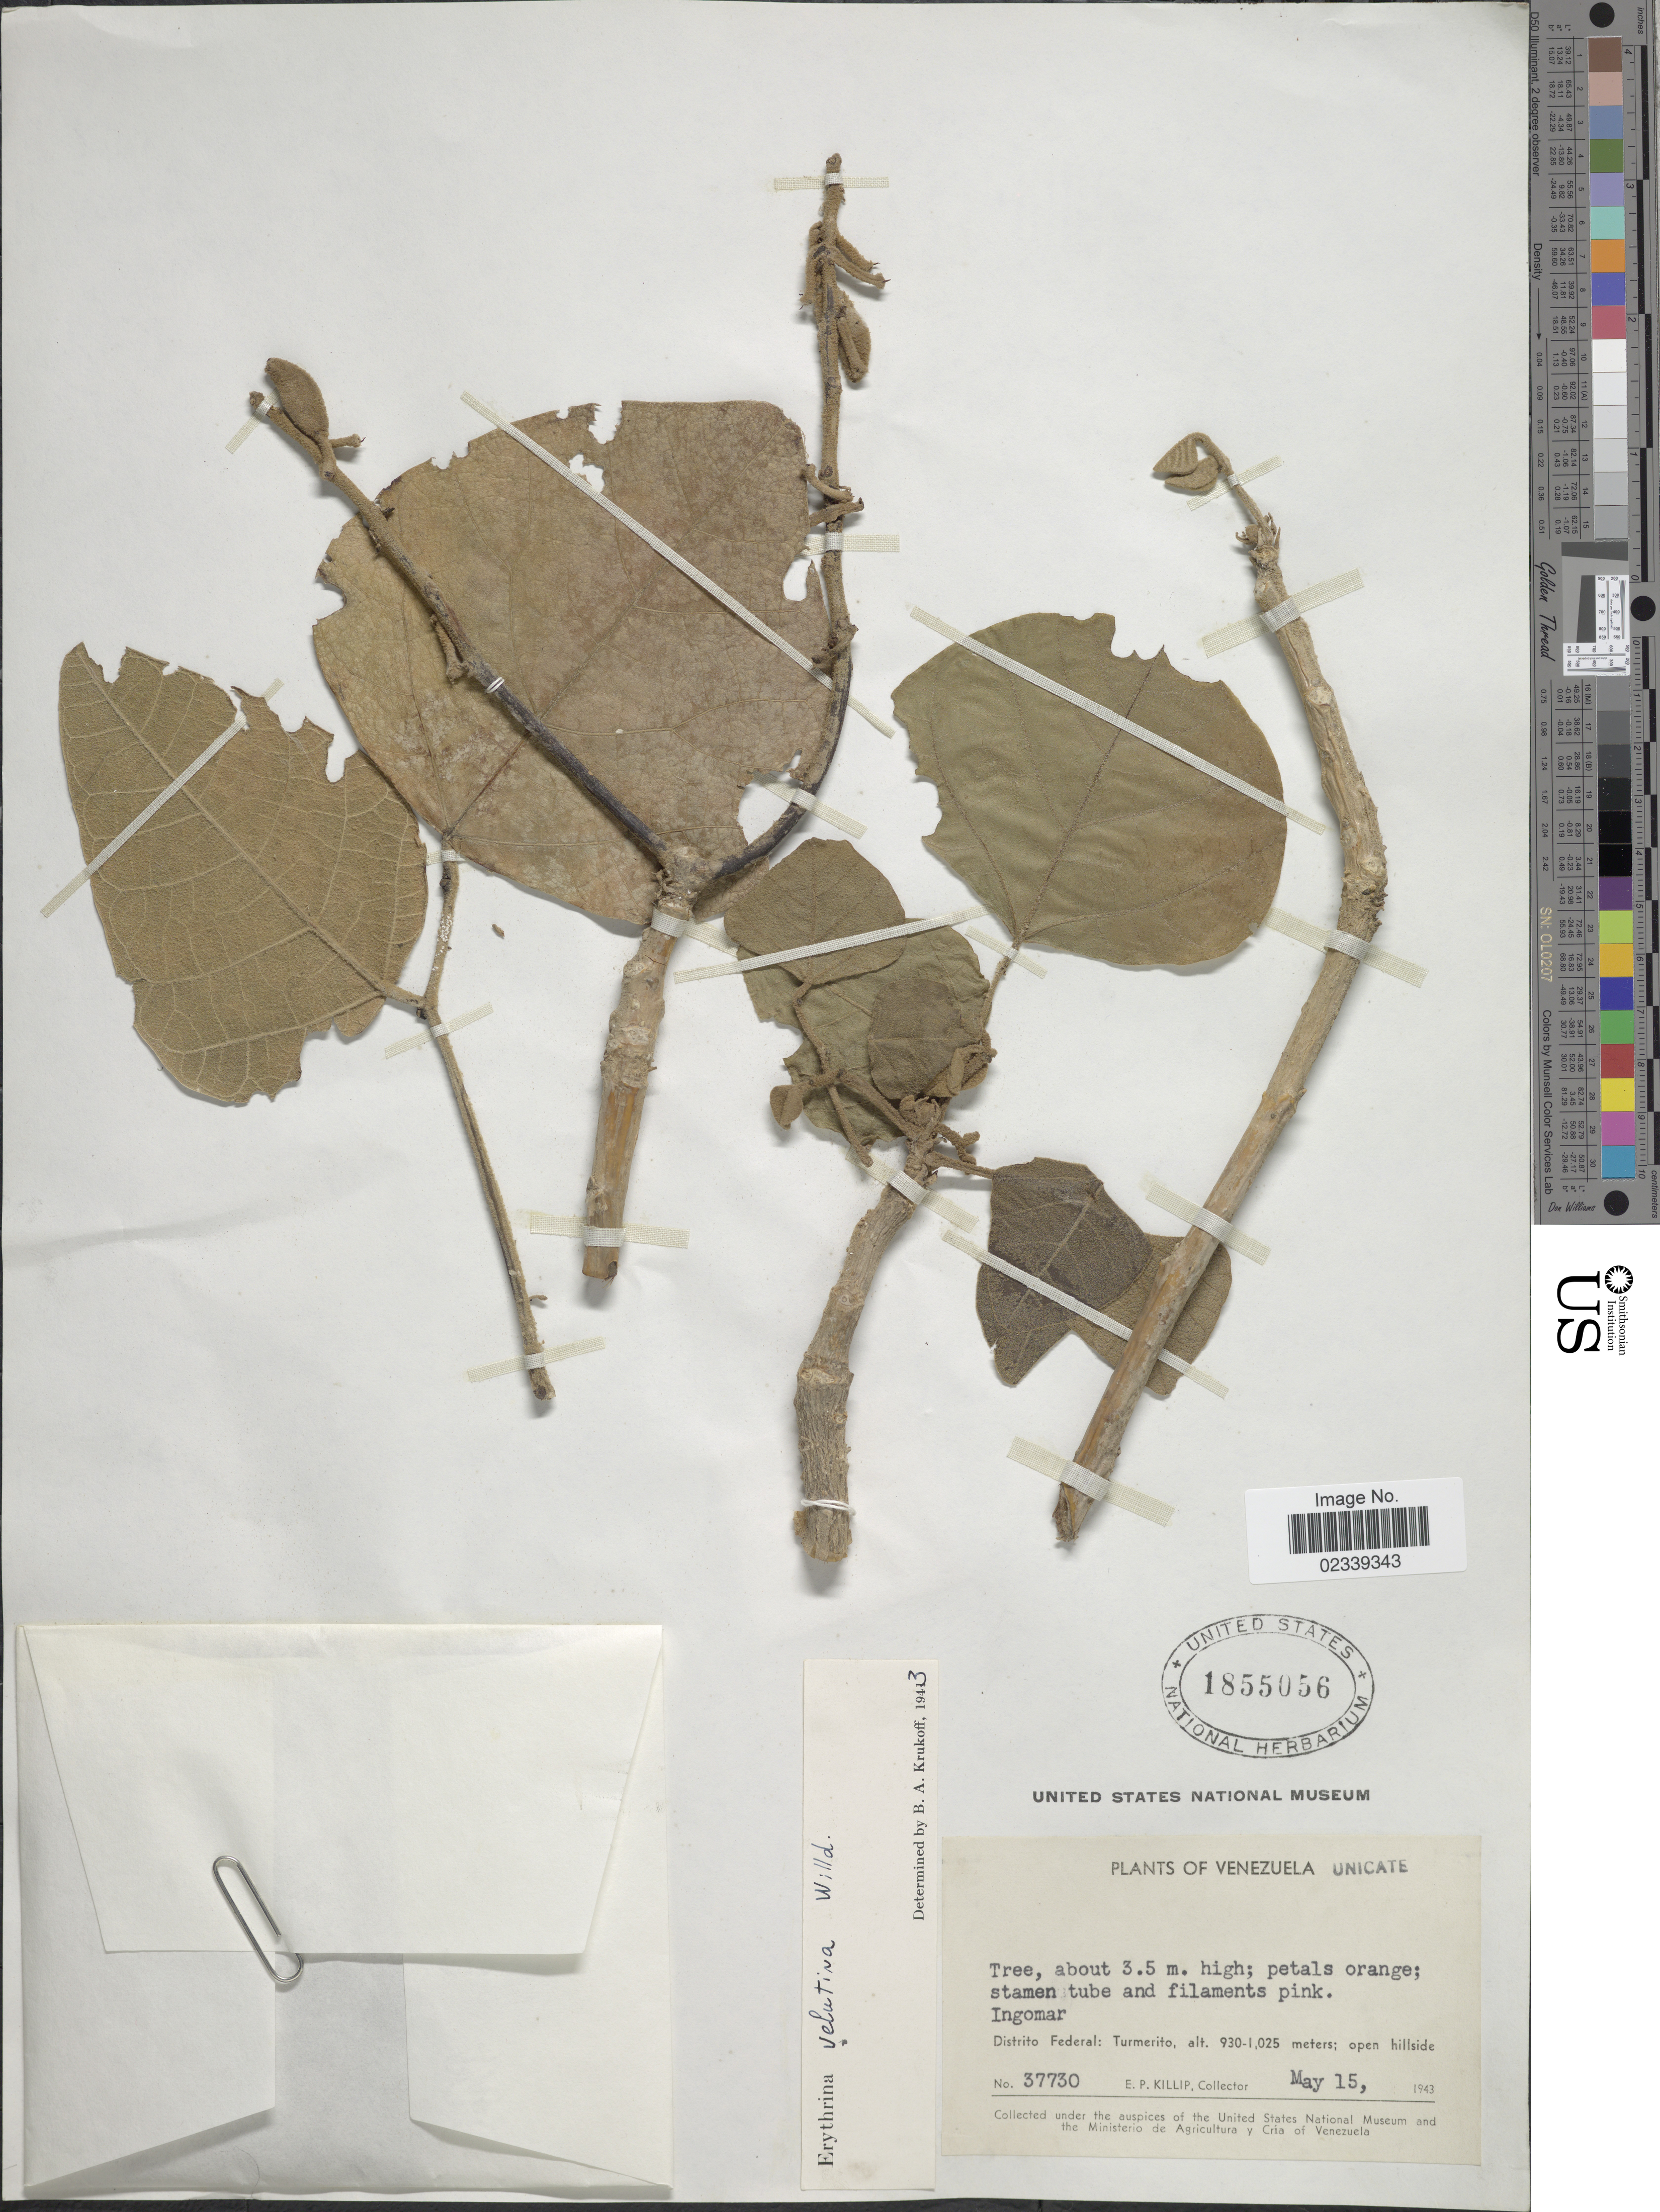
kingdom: Plantae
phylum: Tracheophyta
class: Magnoliopsida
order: Fabales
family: Fabaceae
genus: Erythrina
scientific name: Erythrina velutina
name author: Willd.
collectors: E. P. Killip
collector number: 37730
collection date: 1943-05-15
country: Venezuela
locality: Ingomar, Distrito Federal: Turmerito; open hillside.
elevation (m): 930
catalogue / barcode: US 1855056